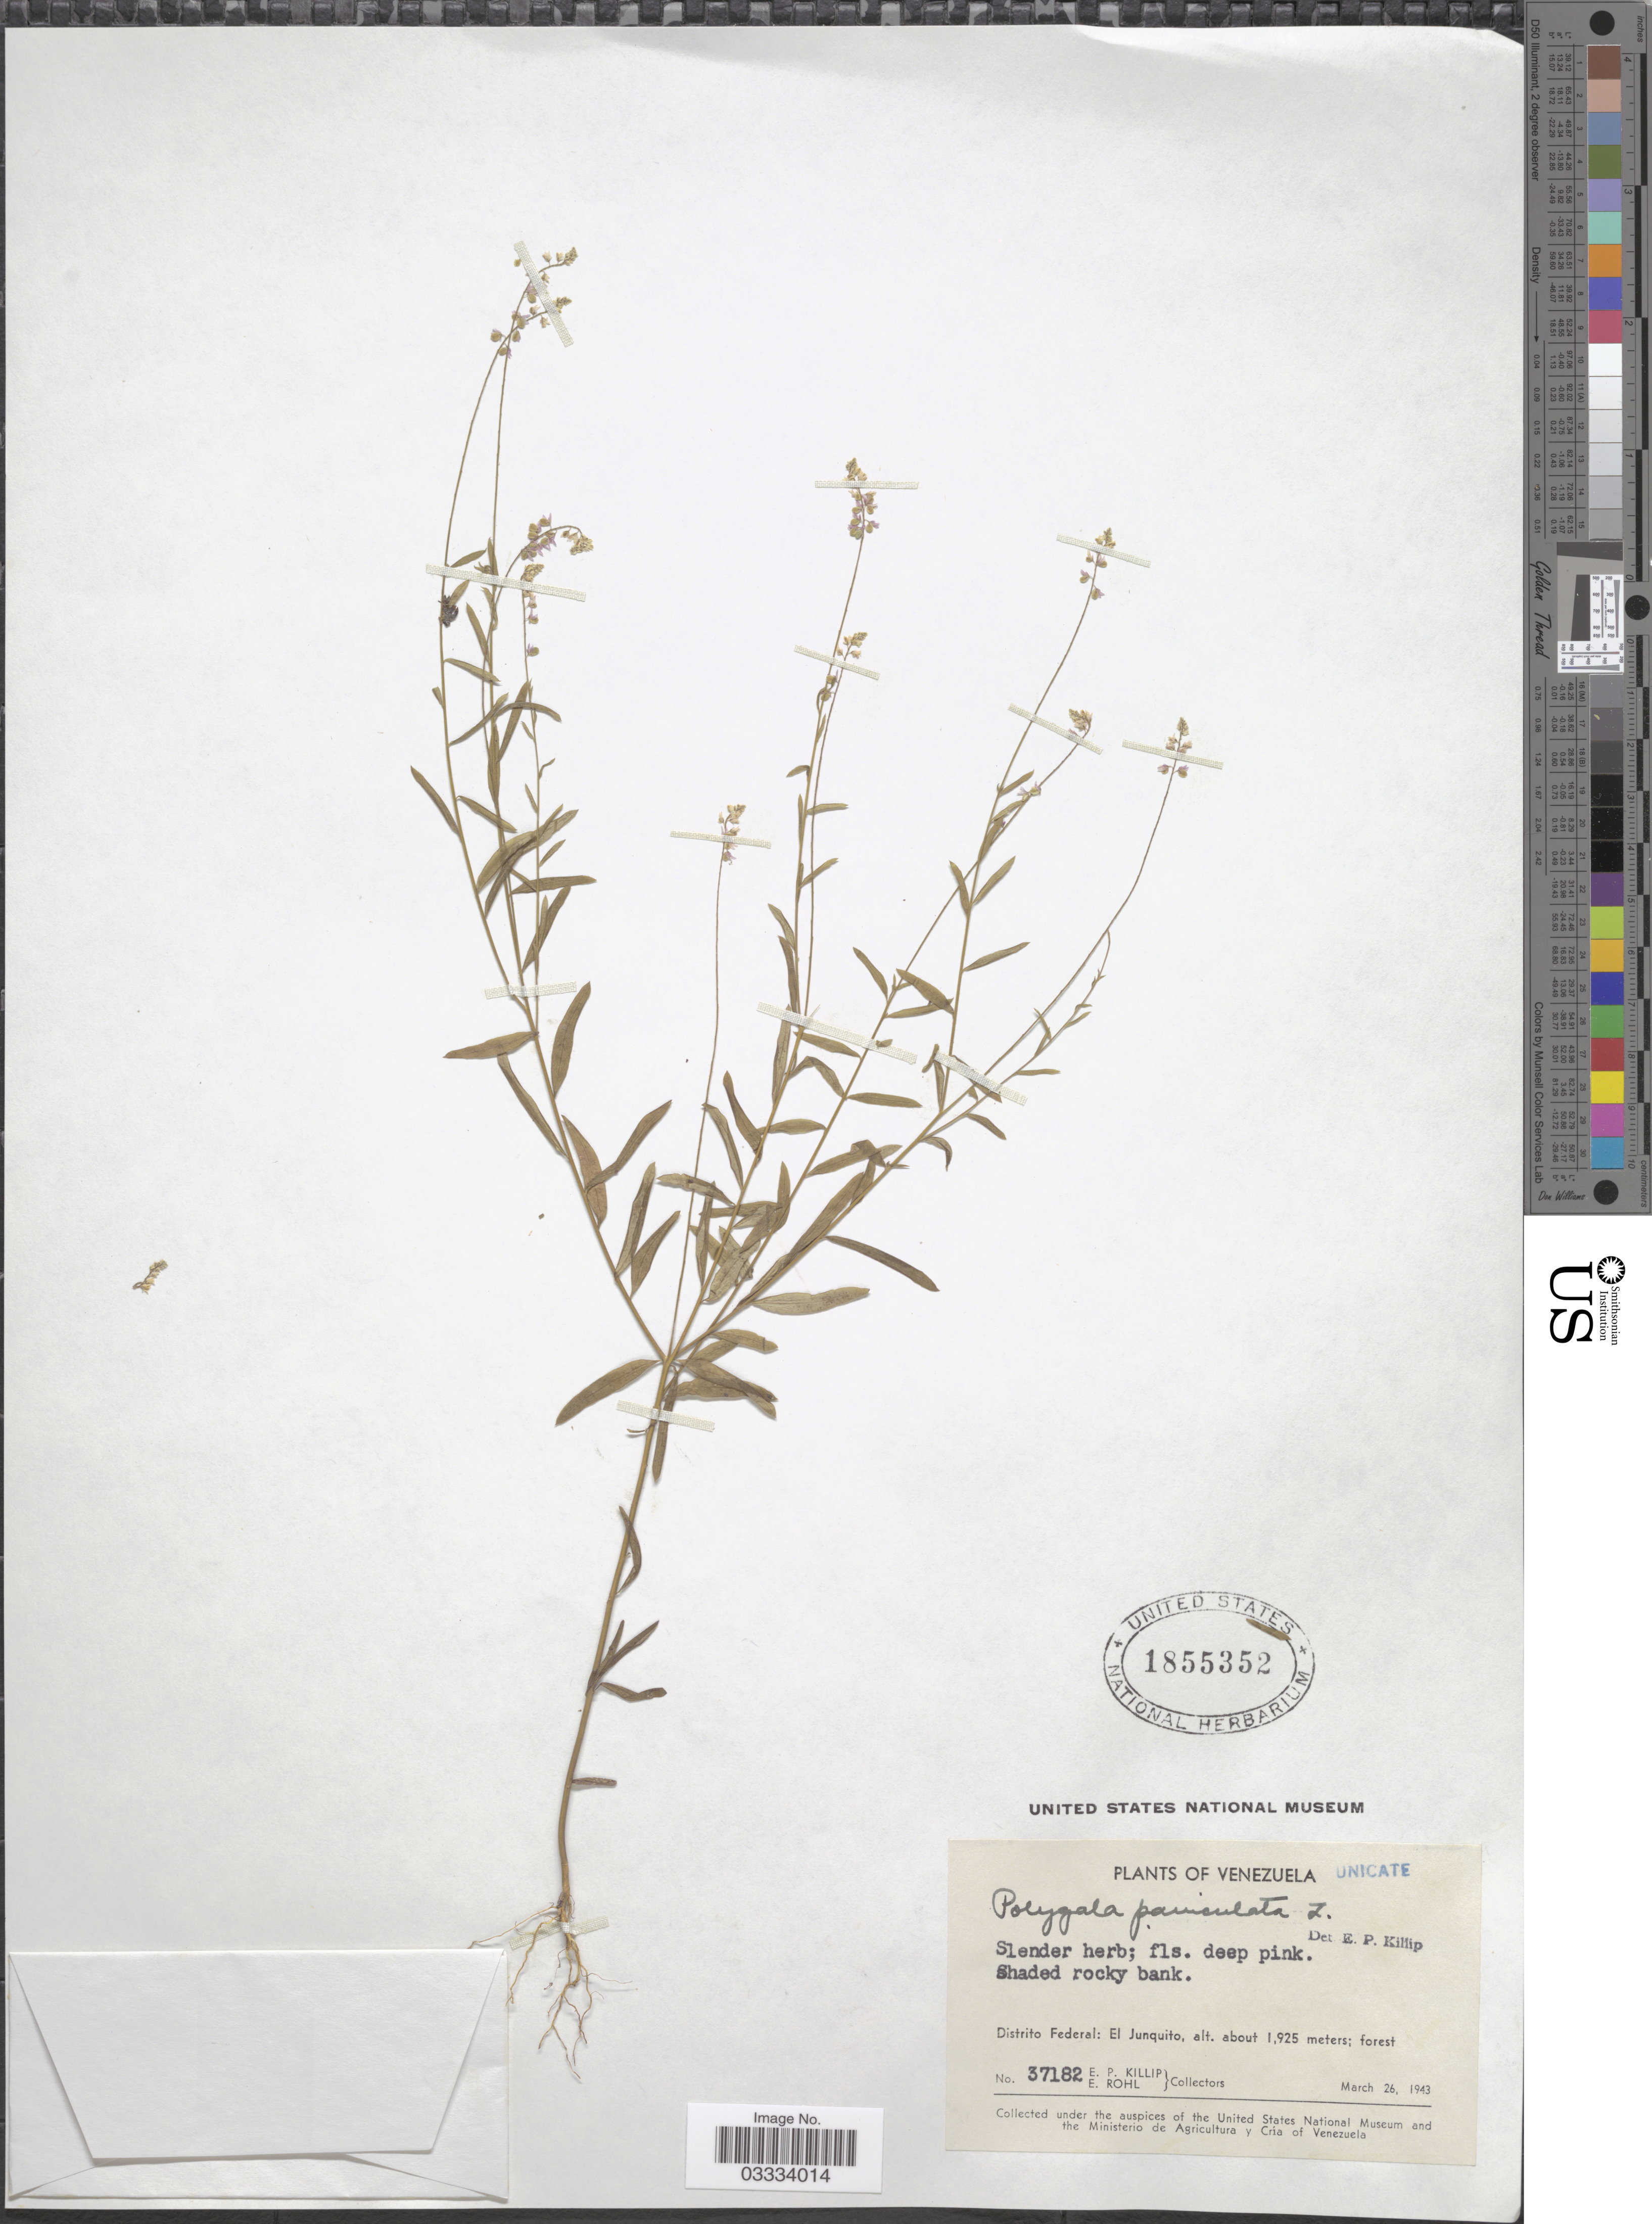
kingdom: Plantae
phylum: Tracheophyta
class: Magnoliopsida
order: Fabales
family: Polygalaceae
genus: Polygala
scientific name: Polygala paniculata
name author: L.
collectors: E. P. Killip & E. Röhl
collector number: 37182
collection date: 1943-03-26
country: Venezuela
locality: Distrito Federal: El Junquito.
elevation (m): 1925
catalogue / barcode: US 1855352